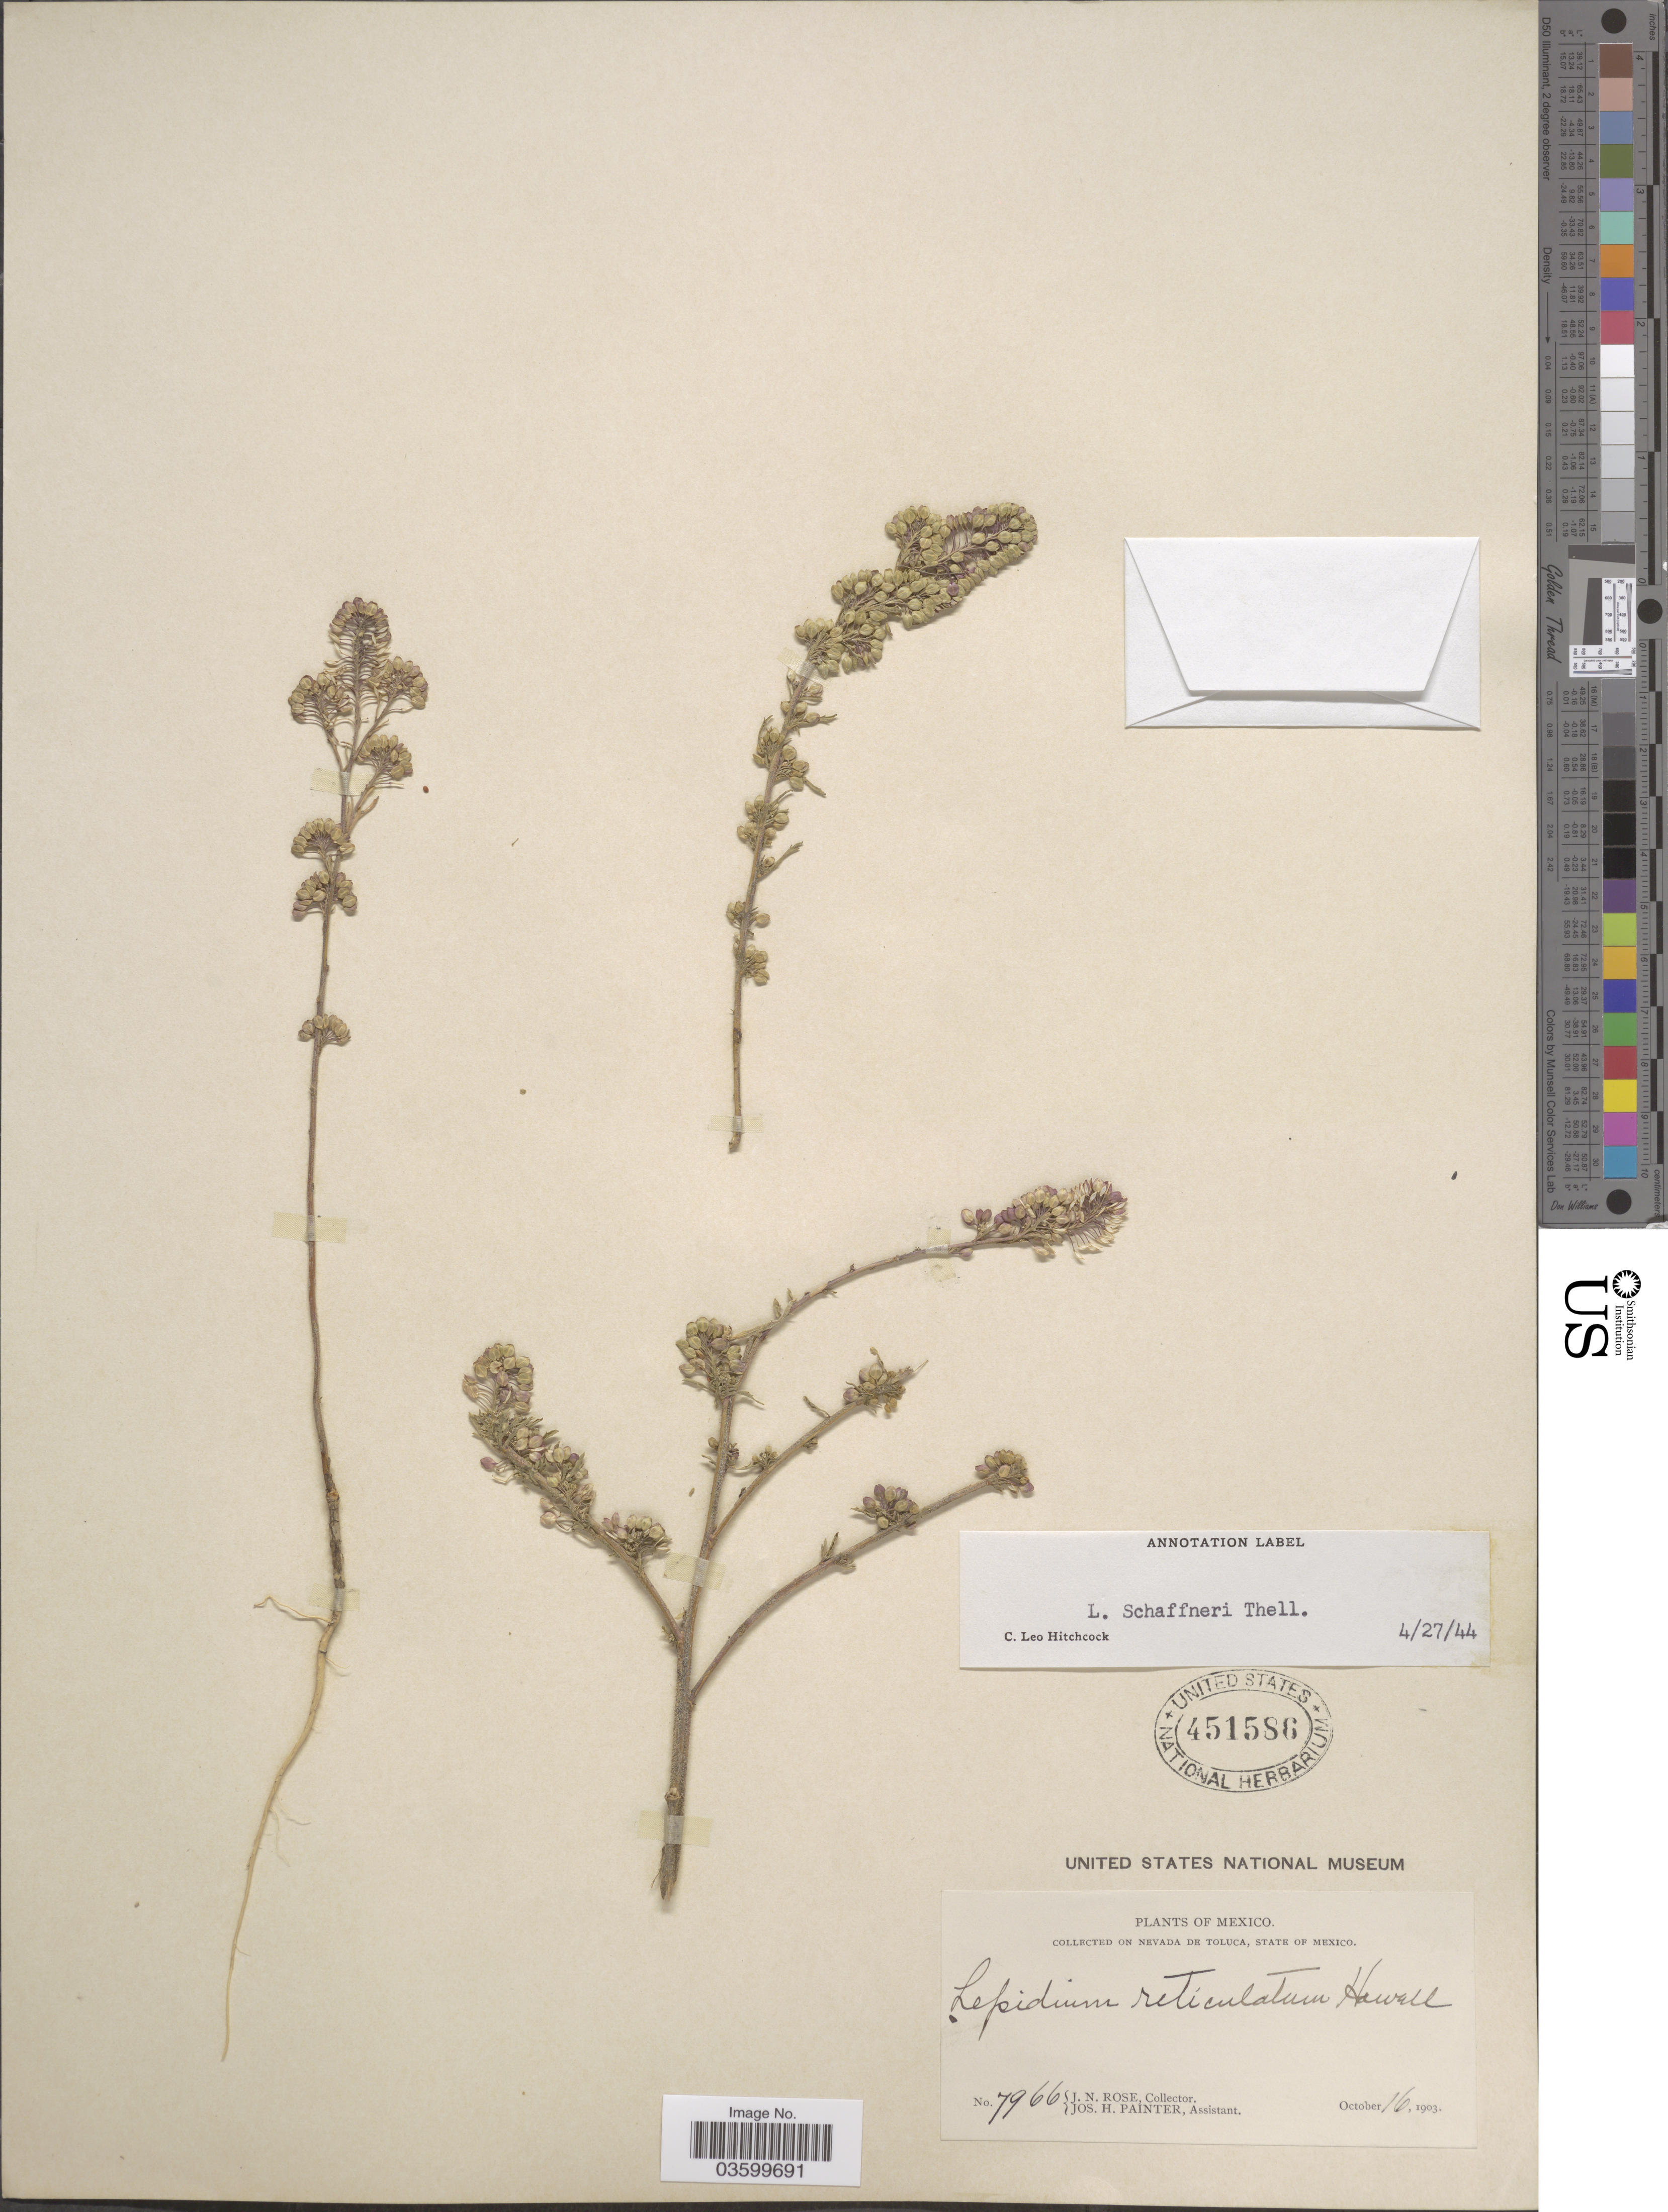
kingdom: Plantae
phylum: Tracheophyta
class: Magnoliopsida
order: Brassicales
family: Brassicaceae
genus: Lepidium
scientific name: Lepidium schaffneri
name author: Thell.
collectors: J. N. Rose & J. H. Painter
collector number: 7966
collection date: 1903-10-16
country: Mexico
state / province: México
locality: Nevada de Toluca.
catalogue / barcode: US 451586